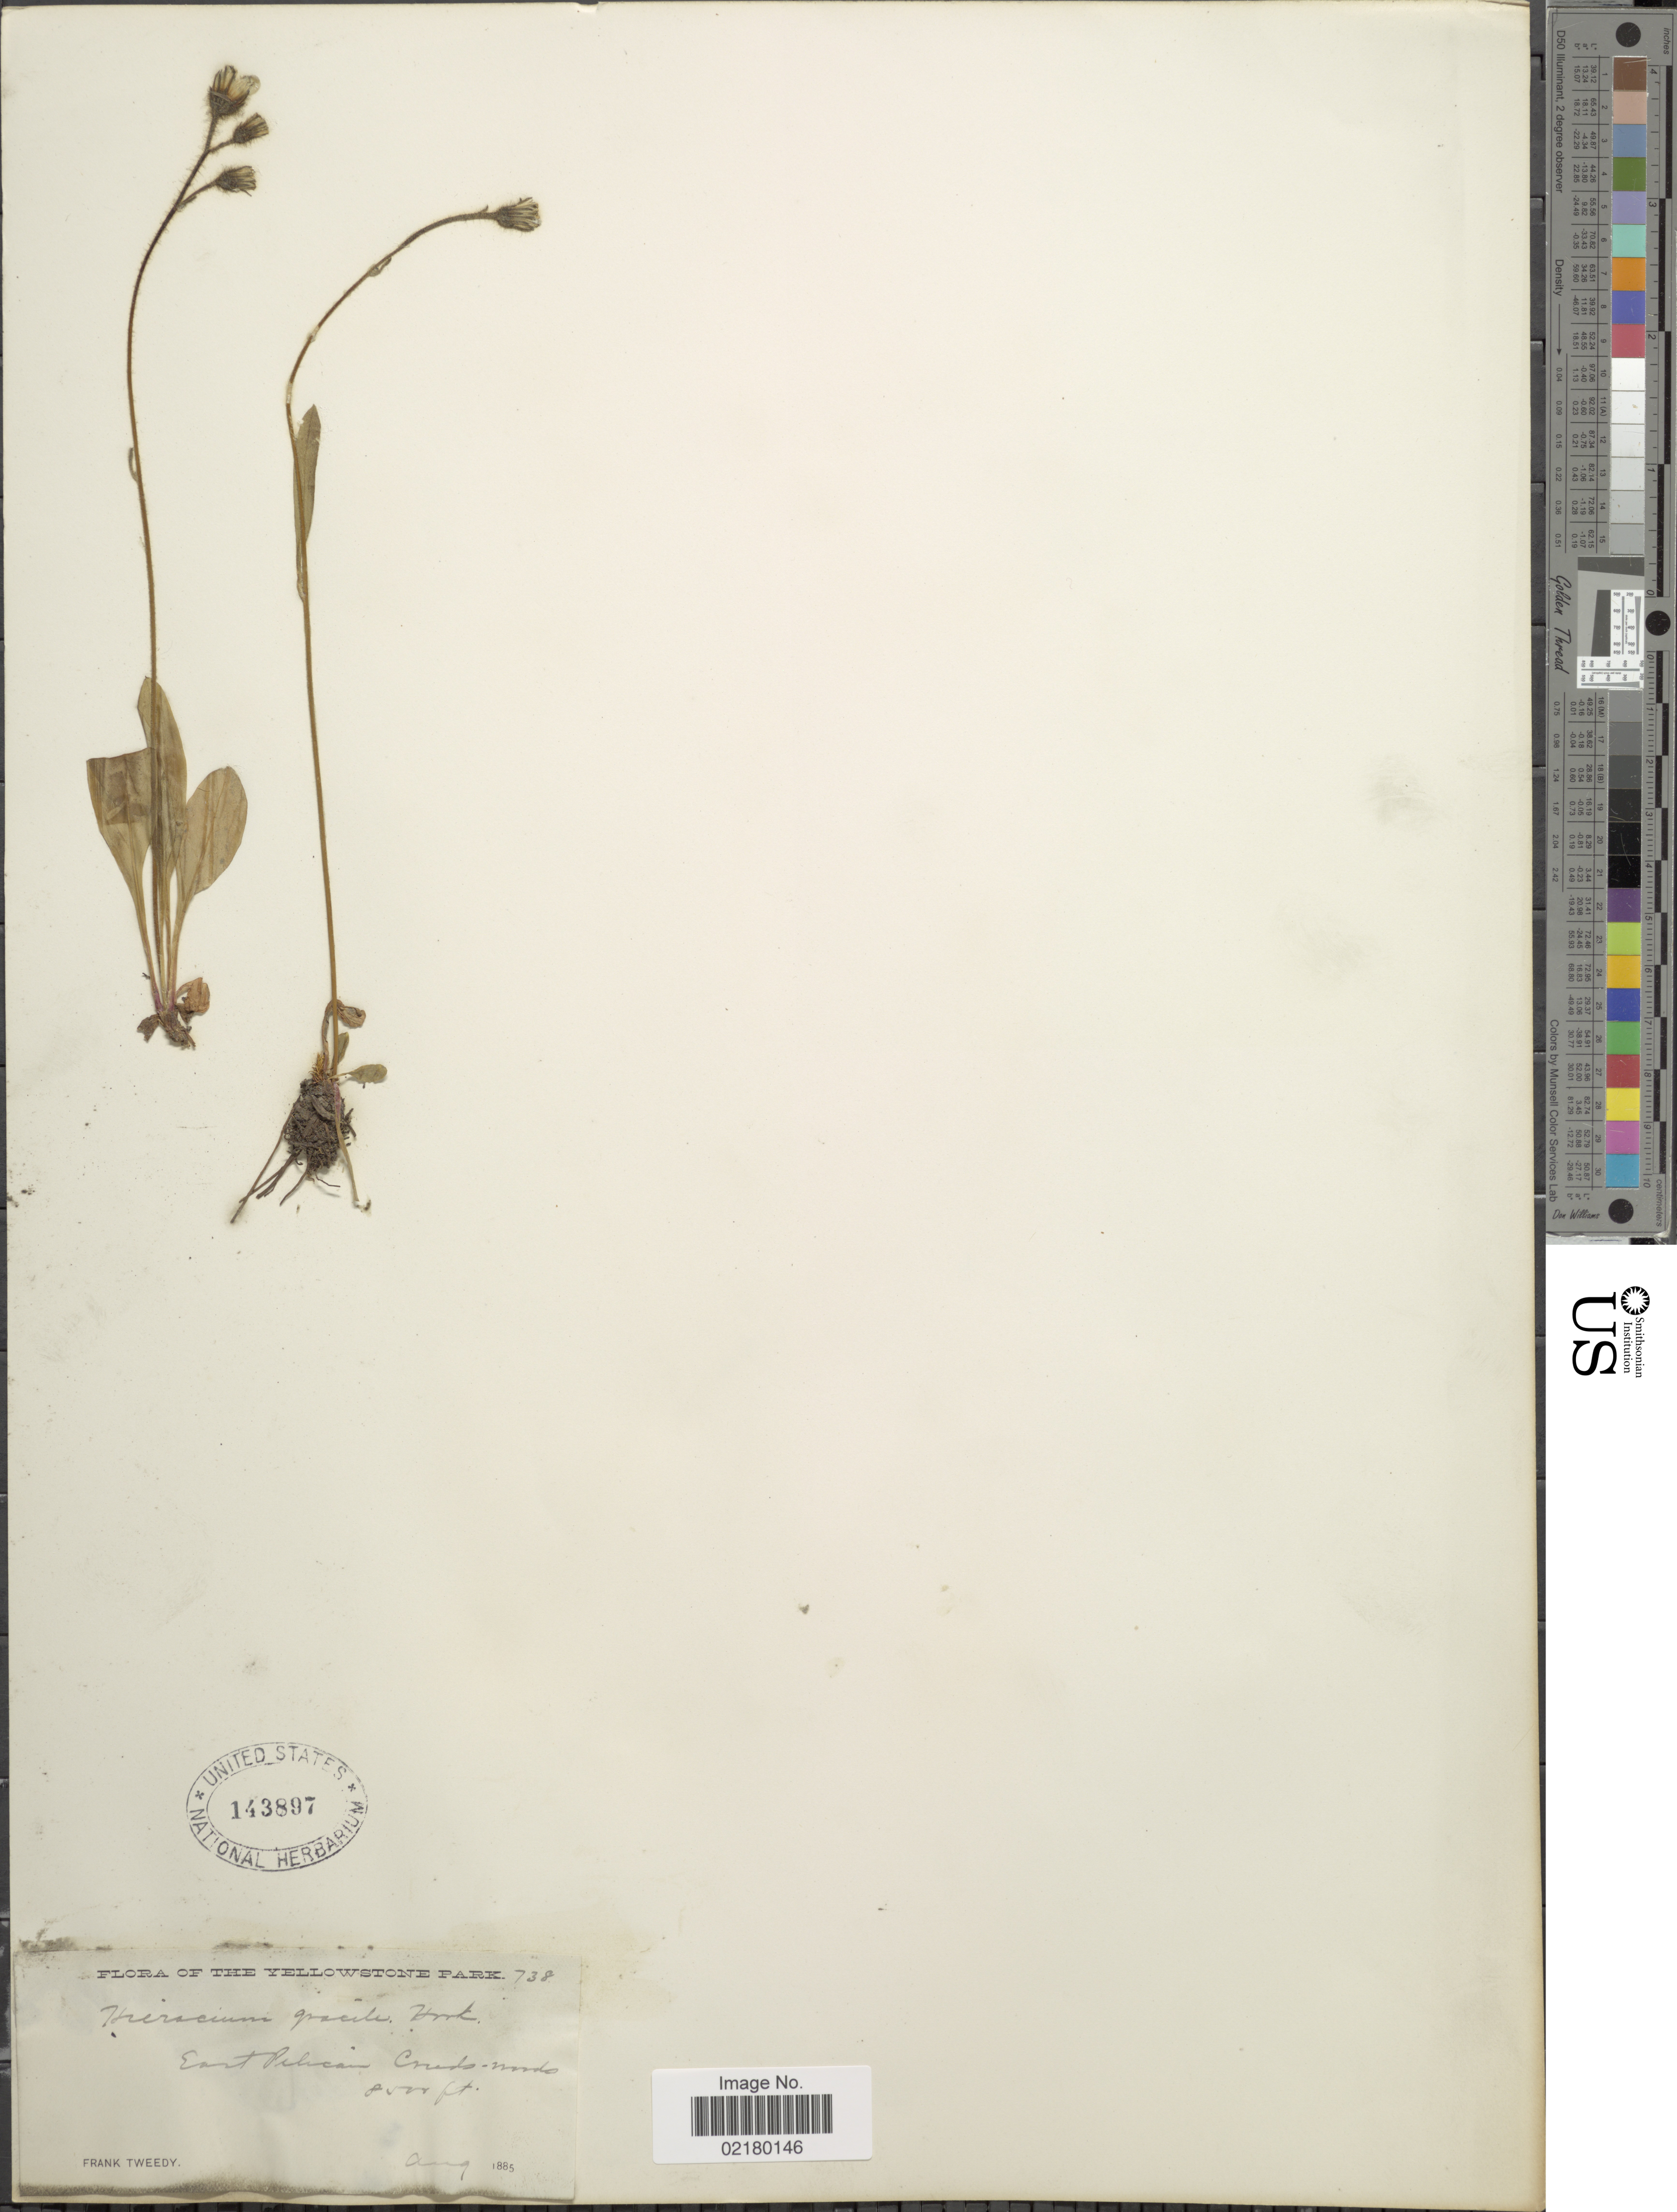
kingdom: Plantae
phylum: Tracheophyta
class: Magnoliopsida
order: Asterales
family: Asteraceae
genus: Hieracium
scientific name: Hieracium triste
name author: Willd. ex Spreng.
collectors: F. Tweedy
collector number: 738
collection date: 1885-08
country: United States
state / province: Wyoming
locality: The Yellowstone Park, east Pelican Creeks woods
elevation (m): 2591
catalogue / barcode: US 143897